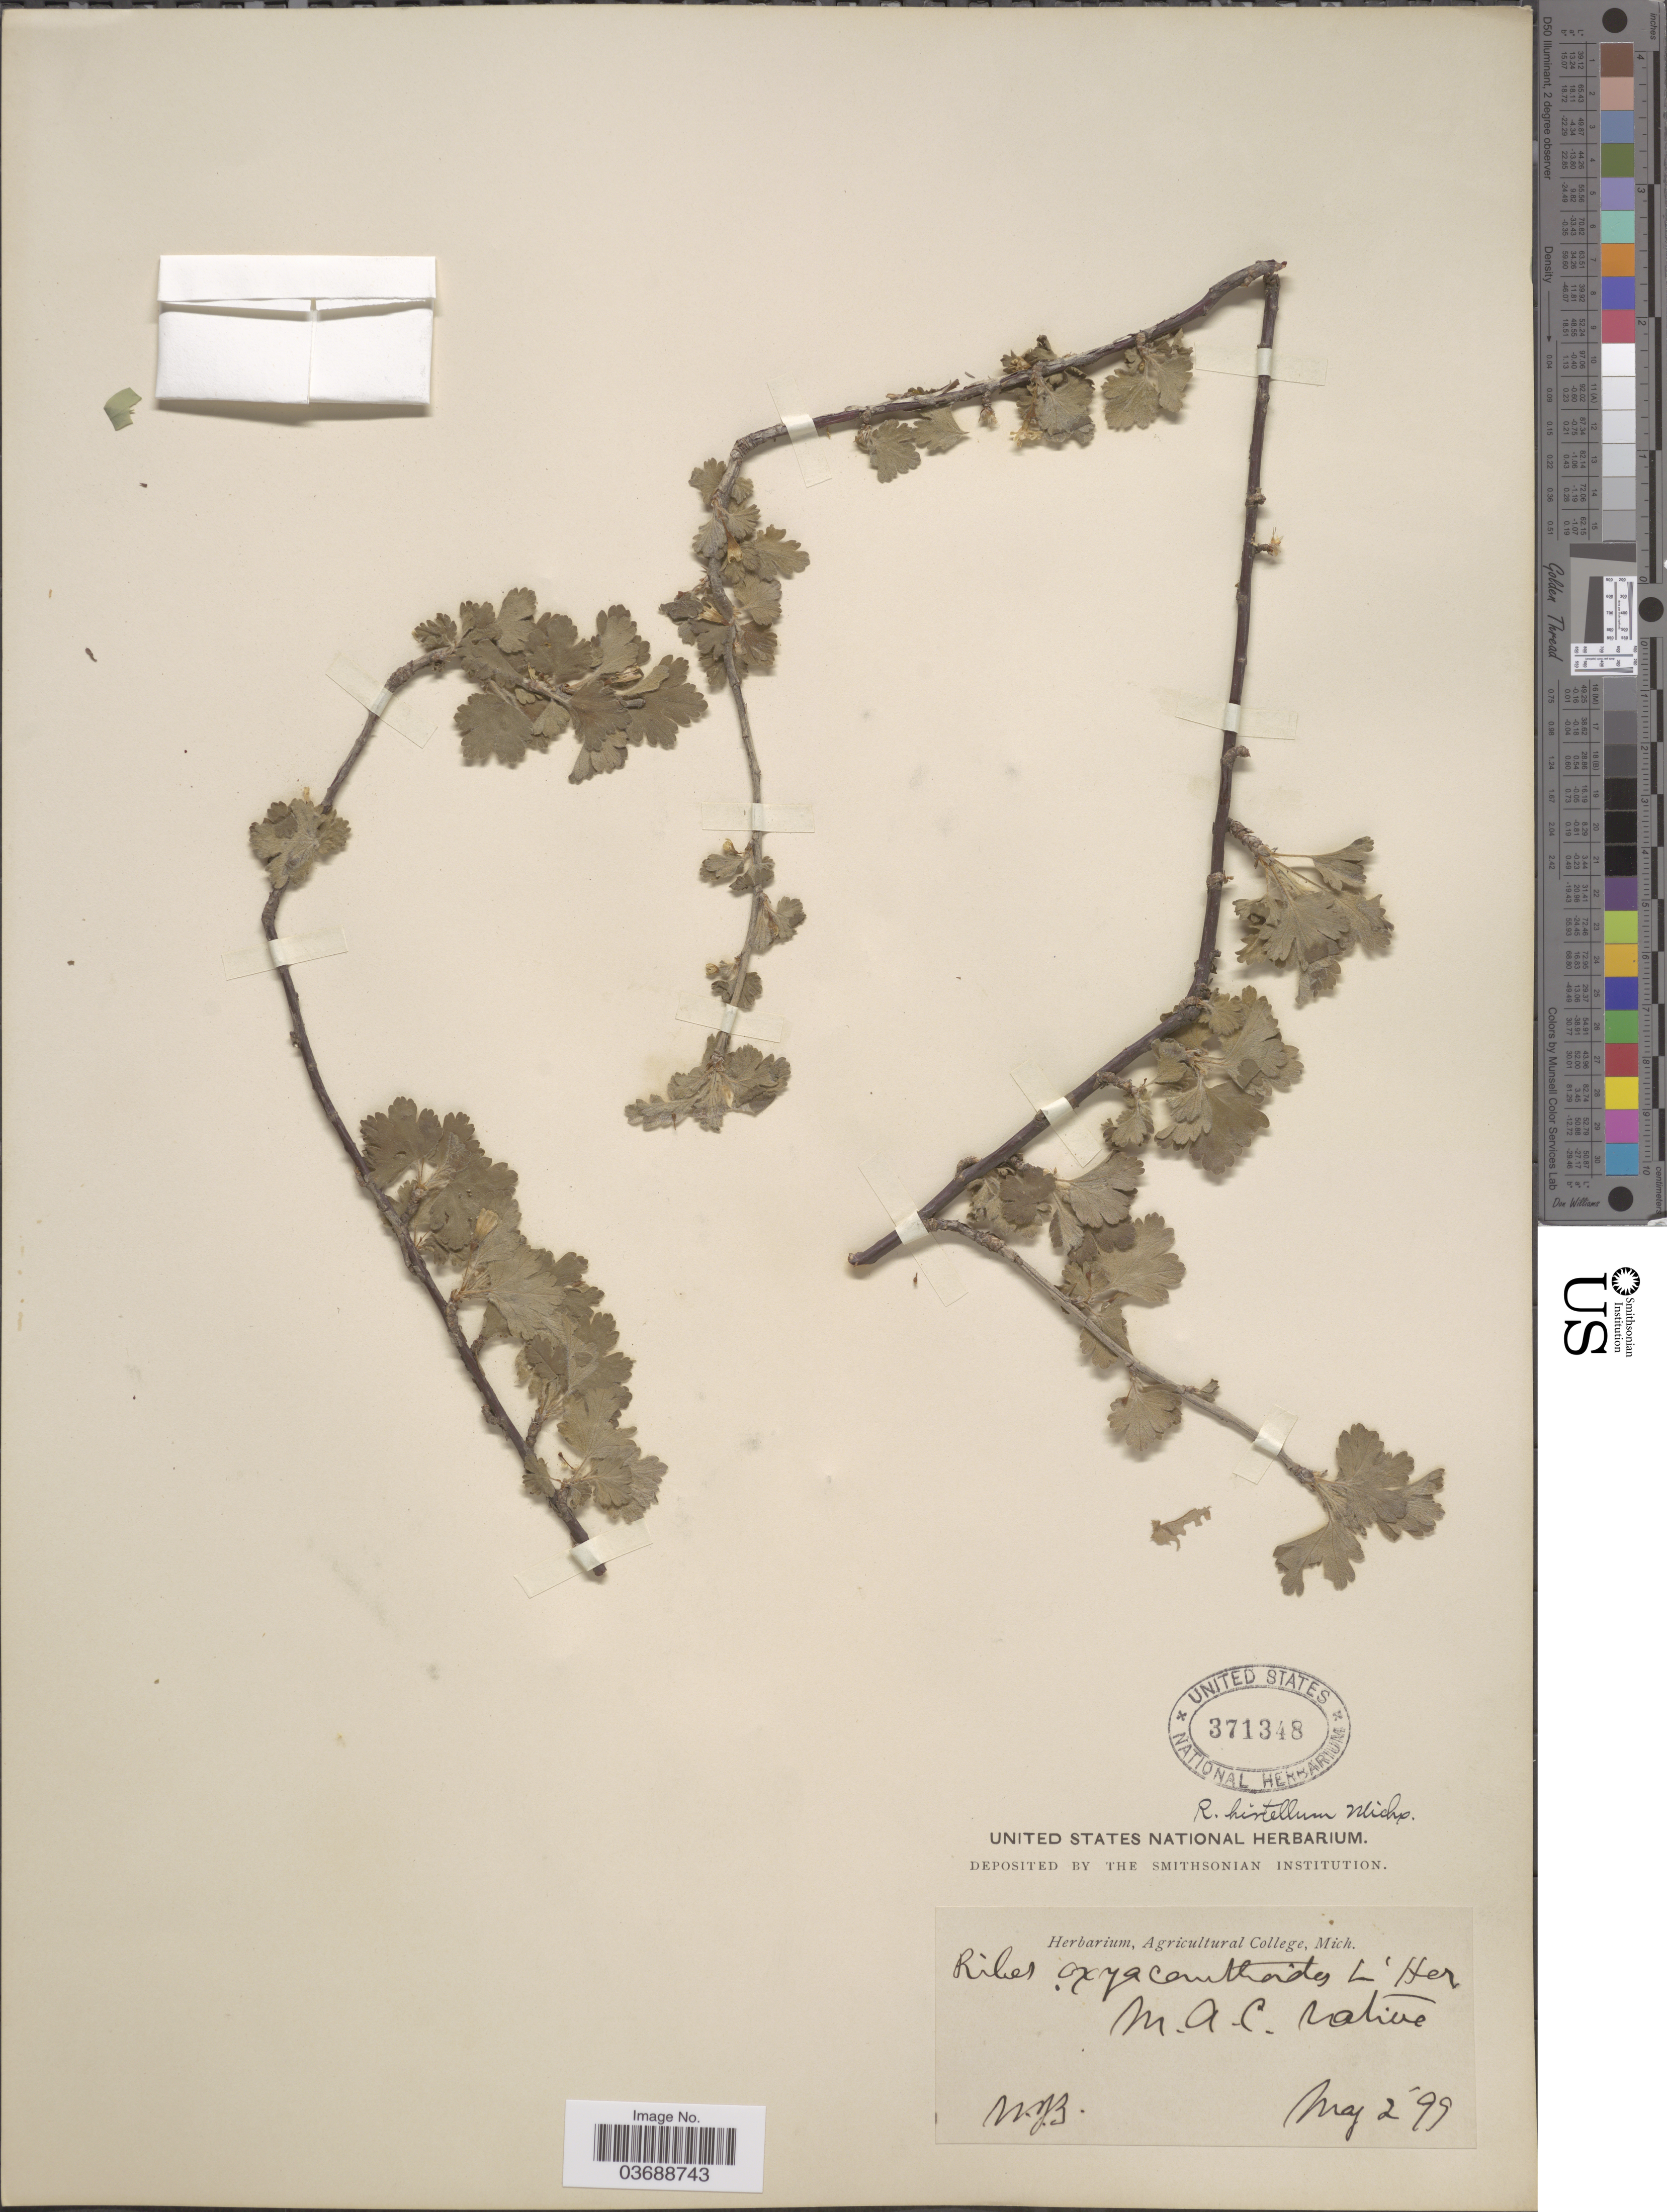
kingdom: Plantae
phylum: Tracheophyta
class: Magnoliopsida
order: Saxifragales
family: Grossulariaceae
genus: Ribes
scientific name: Ribes oxyacanthoides subsp. oxyacanthoides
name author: L.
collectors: W. J. B. B.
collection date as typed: Transcribed d/m/y: 2/5/99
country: United States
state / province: Michigan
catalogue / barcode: US 371348